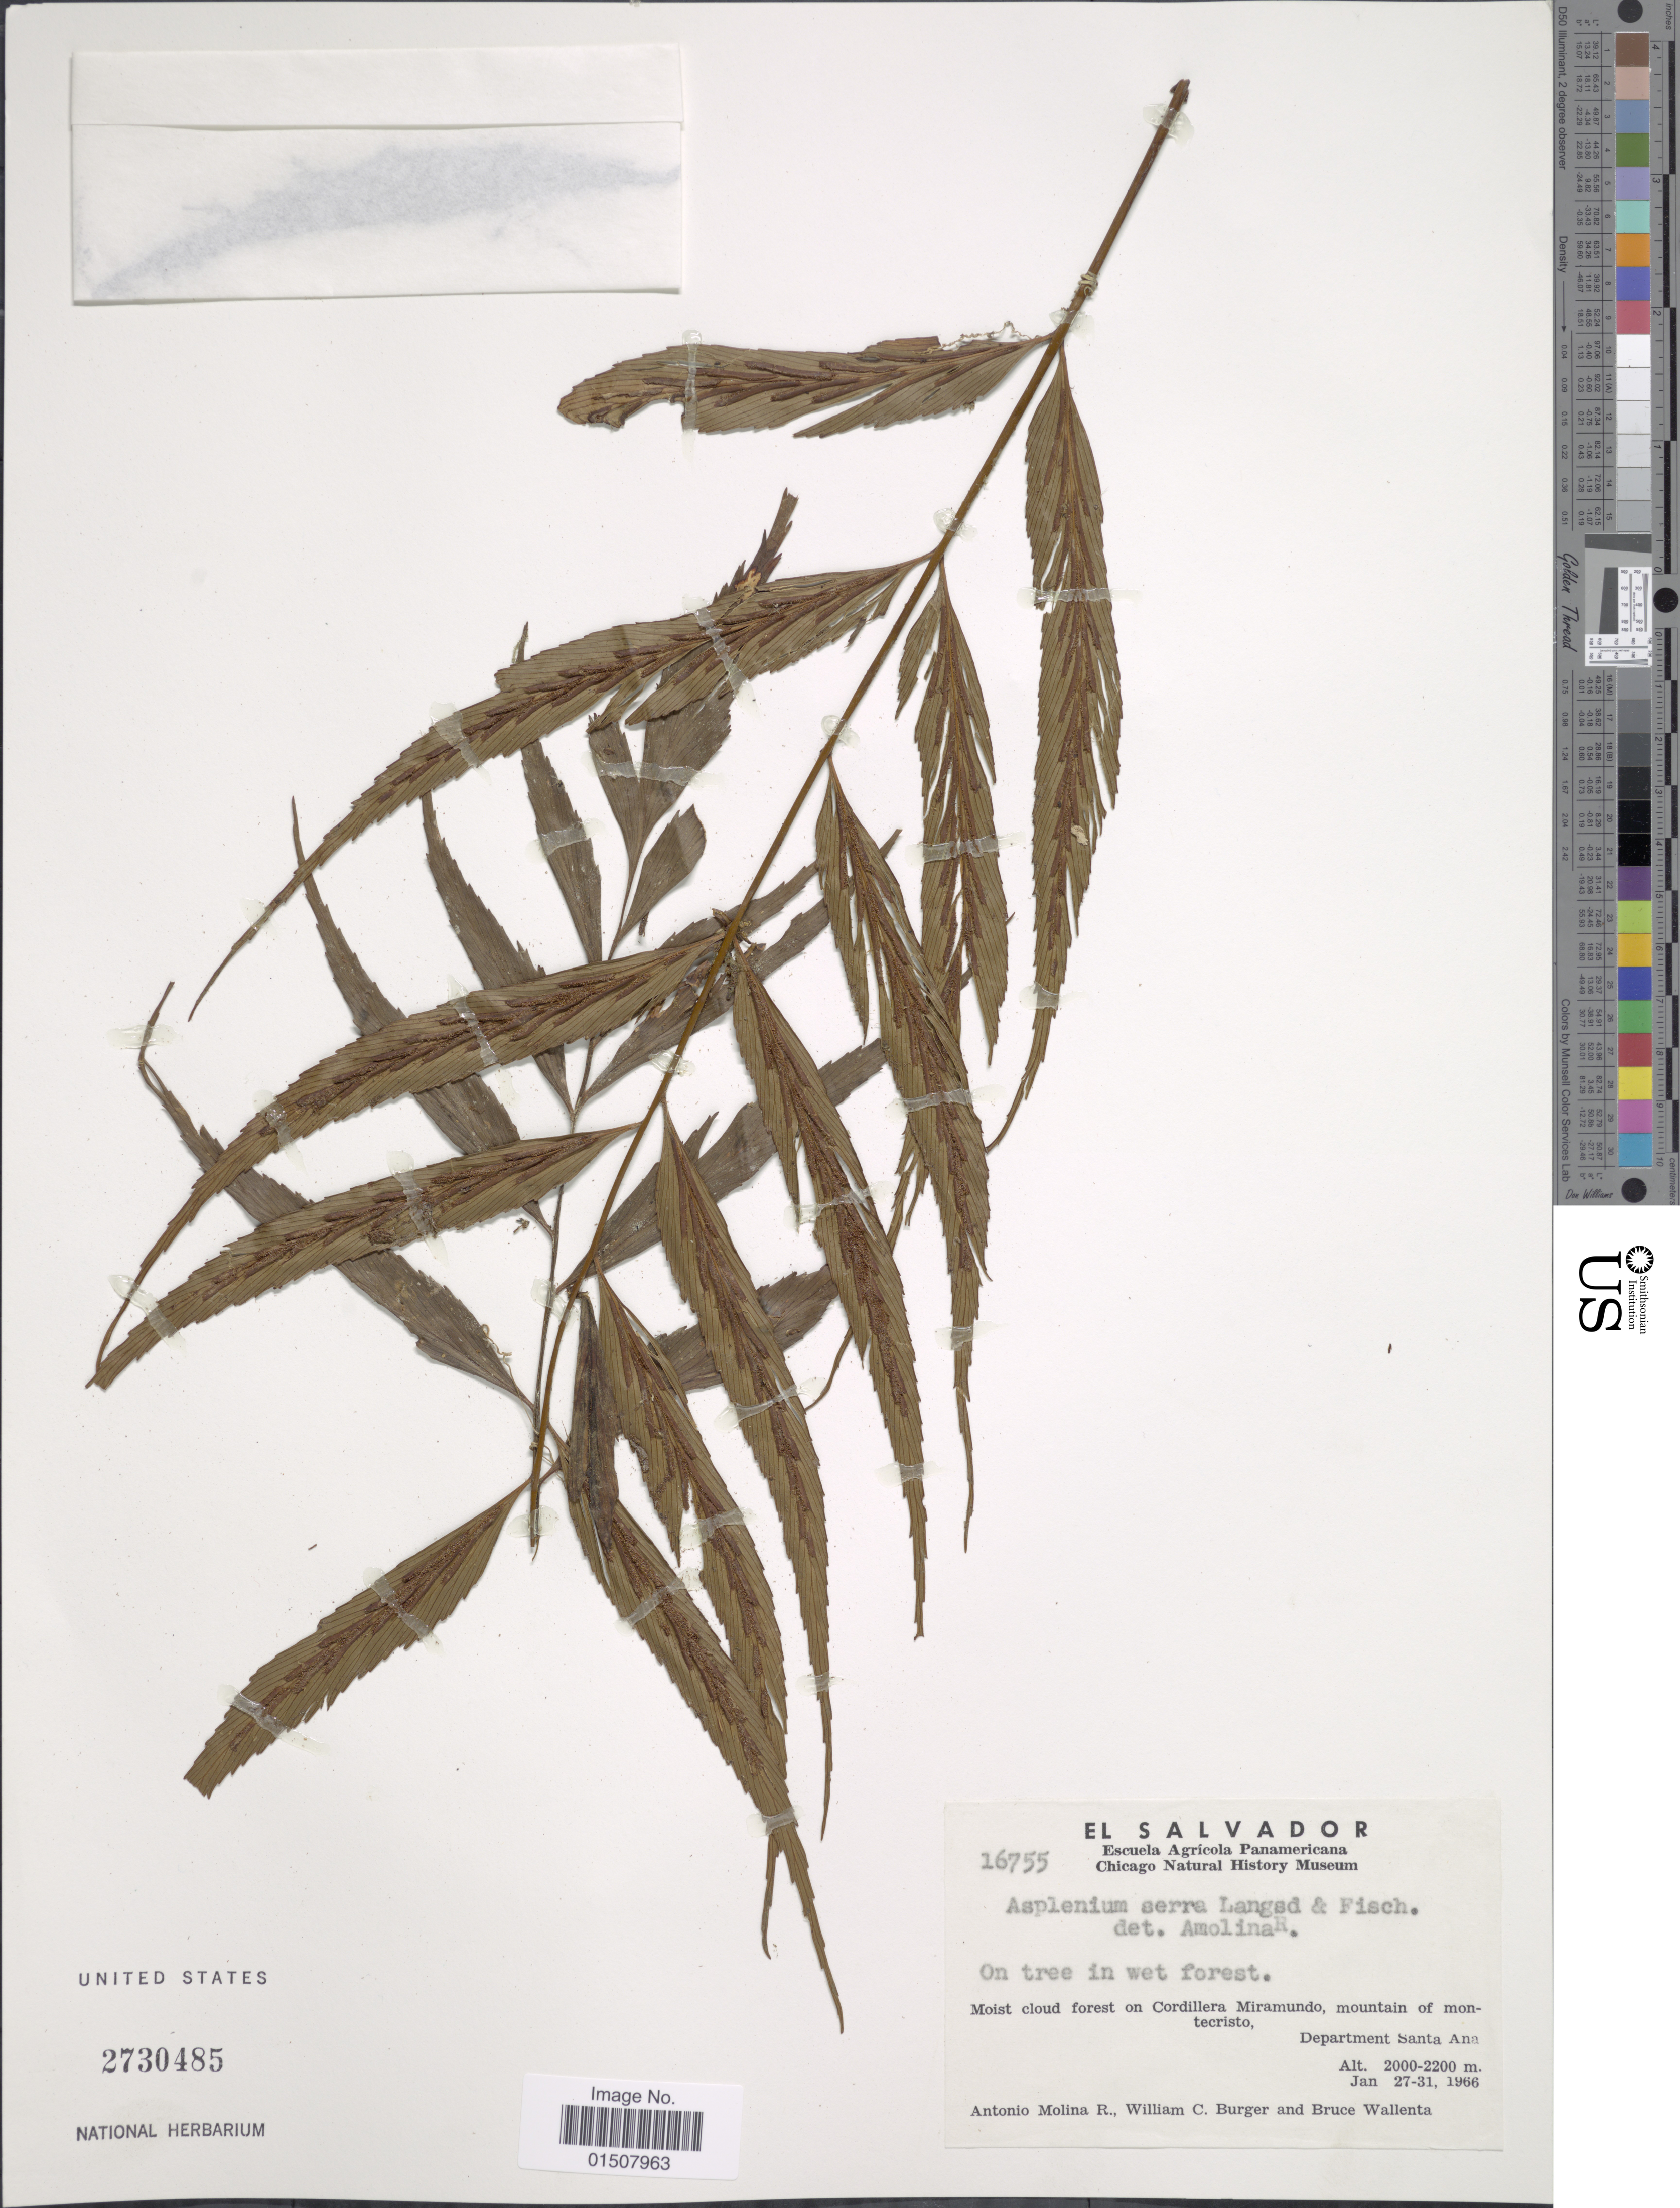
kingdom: Plantae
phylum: Tracheophyta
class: Polypodiopsida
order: Polypodiales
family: Aspleniaceae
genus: Asplenium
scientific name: Asplenium serra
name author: Langsd. & Fisch.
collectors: A. Molina R., W. Burger & B. Wallenta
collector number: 16755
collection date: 1966-01-27/1966-01-31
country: El Salvador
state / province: Santa Ana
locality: Moust cloud forest on Cordillera Miramundo, mountain of montercristo, Department Santa Ana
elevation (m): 2000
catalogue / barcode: US 2730485